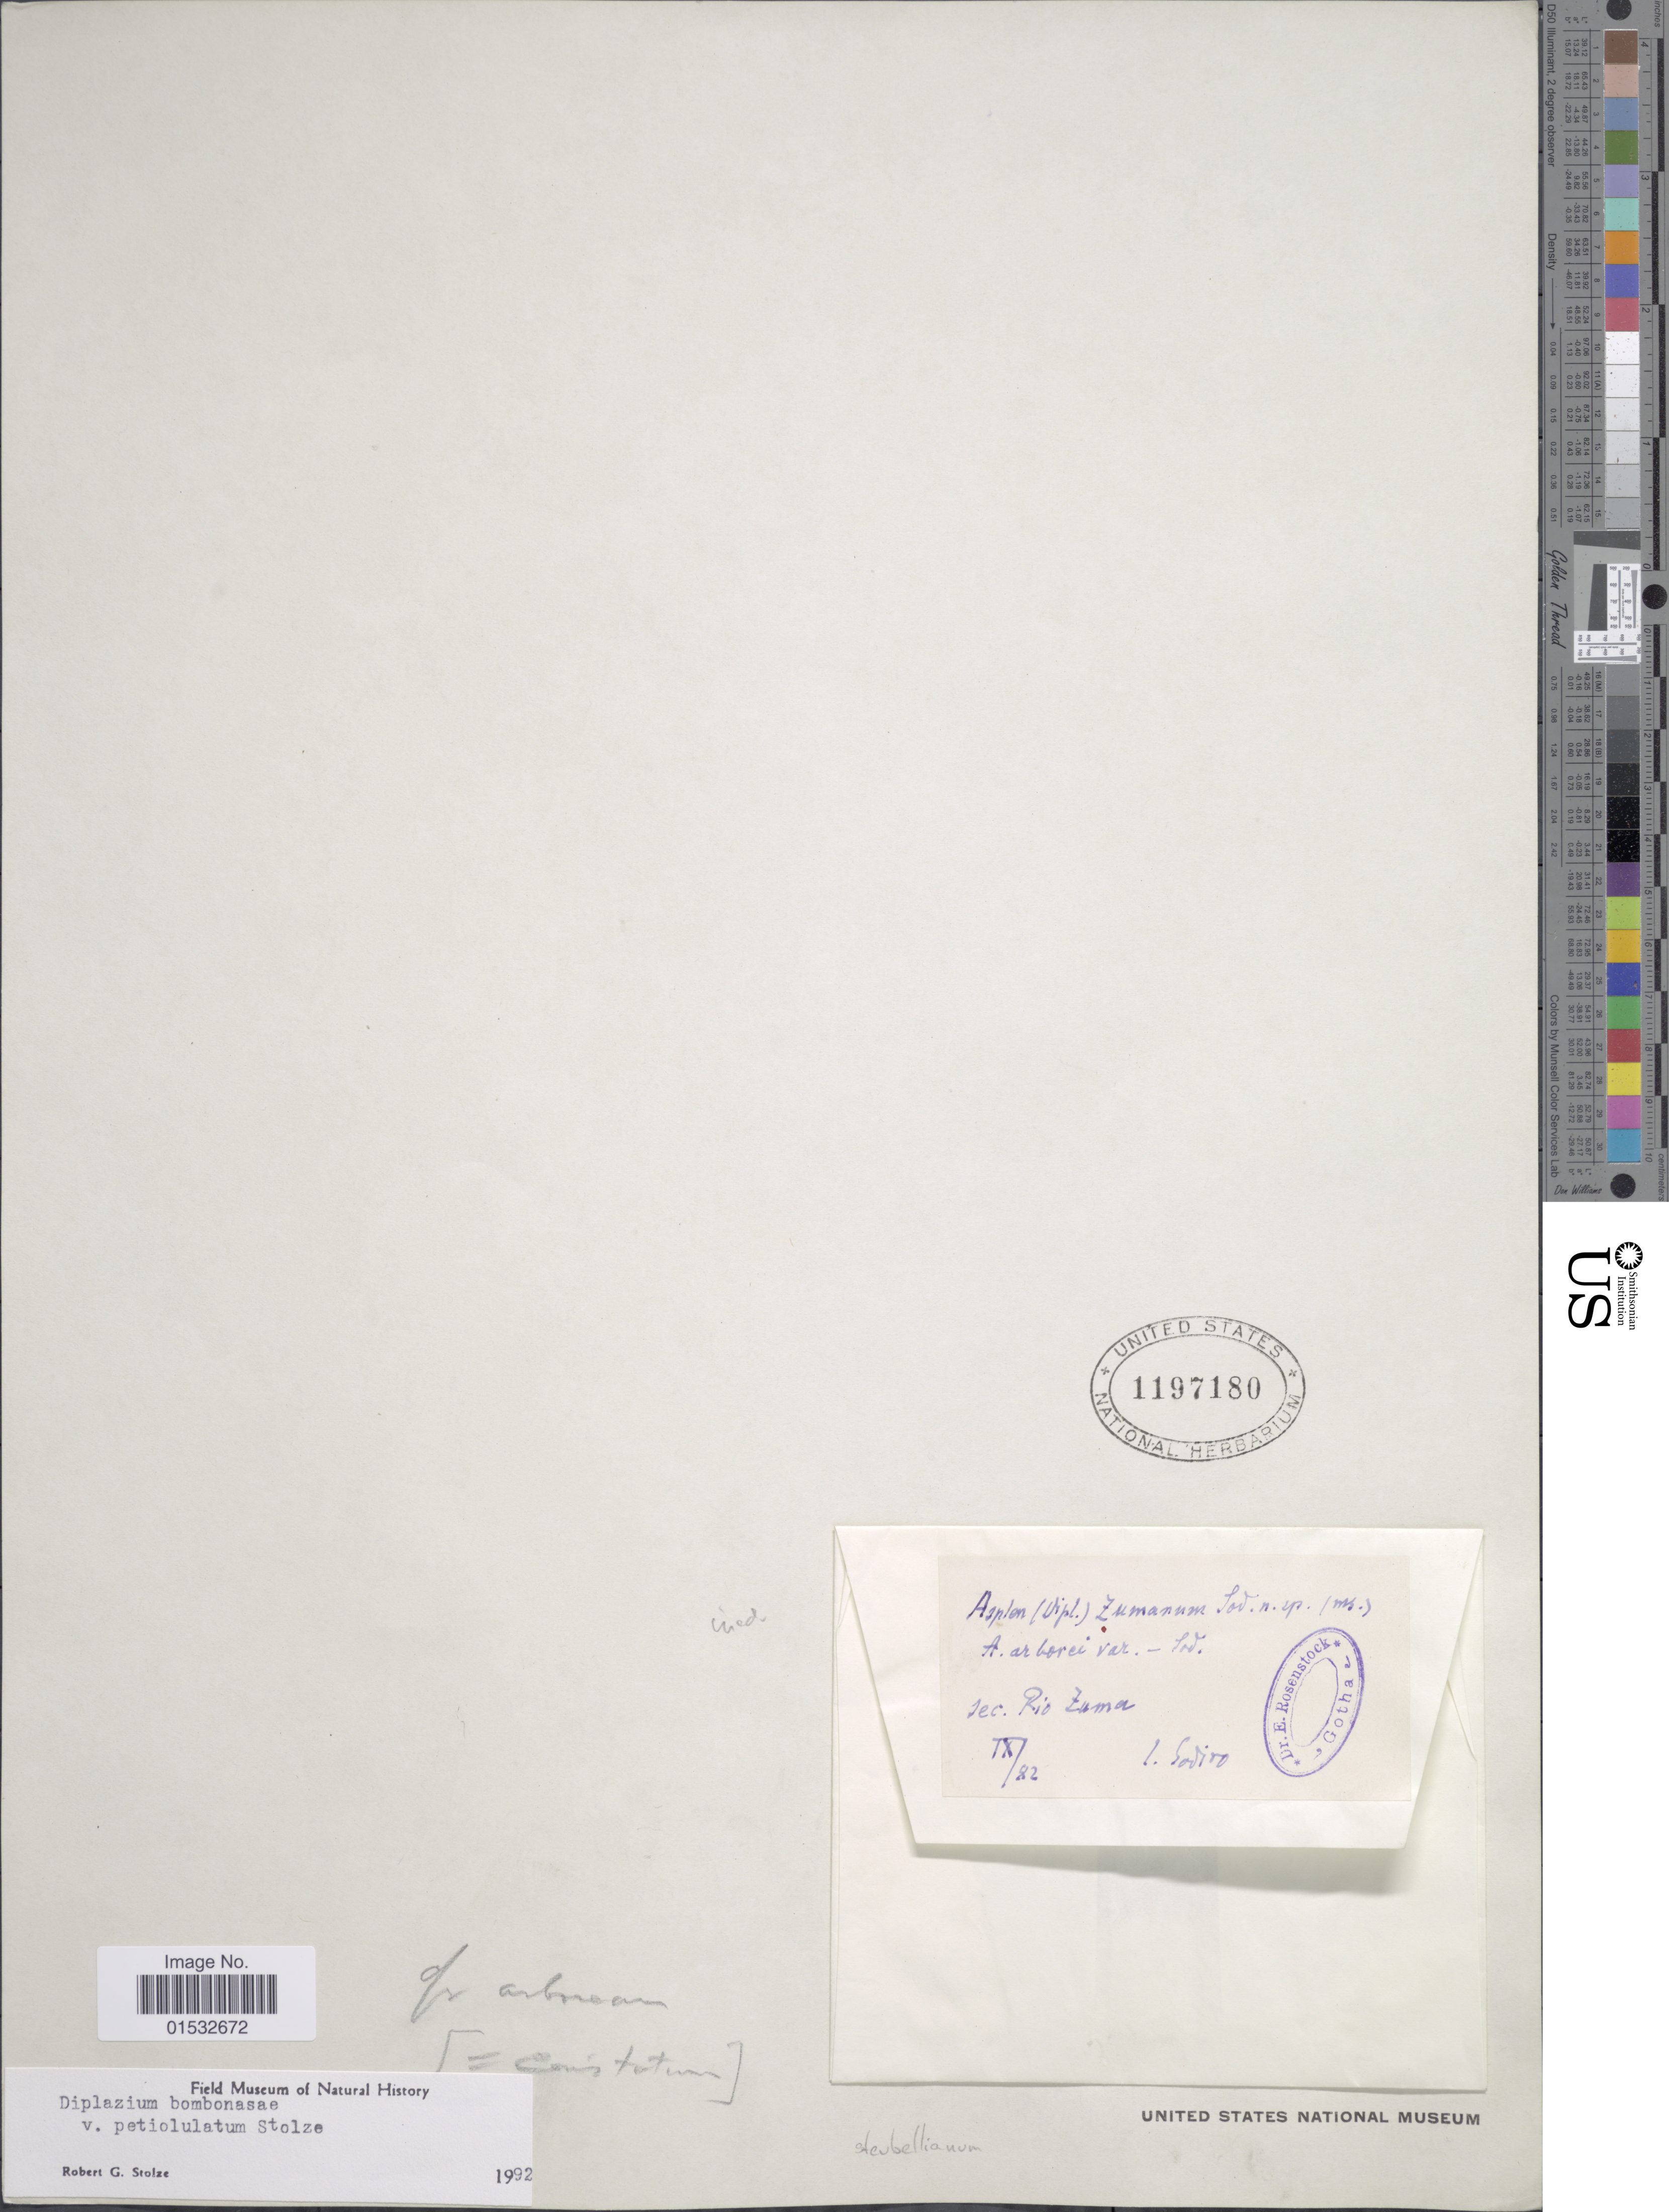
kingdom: Plantae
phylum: Tracheophyta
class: Polypodiopsida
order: Polypodiales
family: Athyriaceae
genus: Diplazium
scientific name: Diplazium bombonasae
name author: Rosenst.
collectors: Sodiro, --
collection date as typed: Transcribed d/m/y: /9/82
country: Ecuador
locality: Rio Fuma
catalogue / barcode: US 1197180